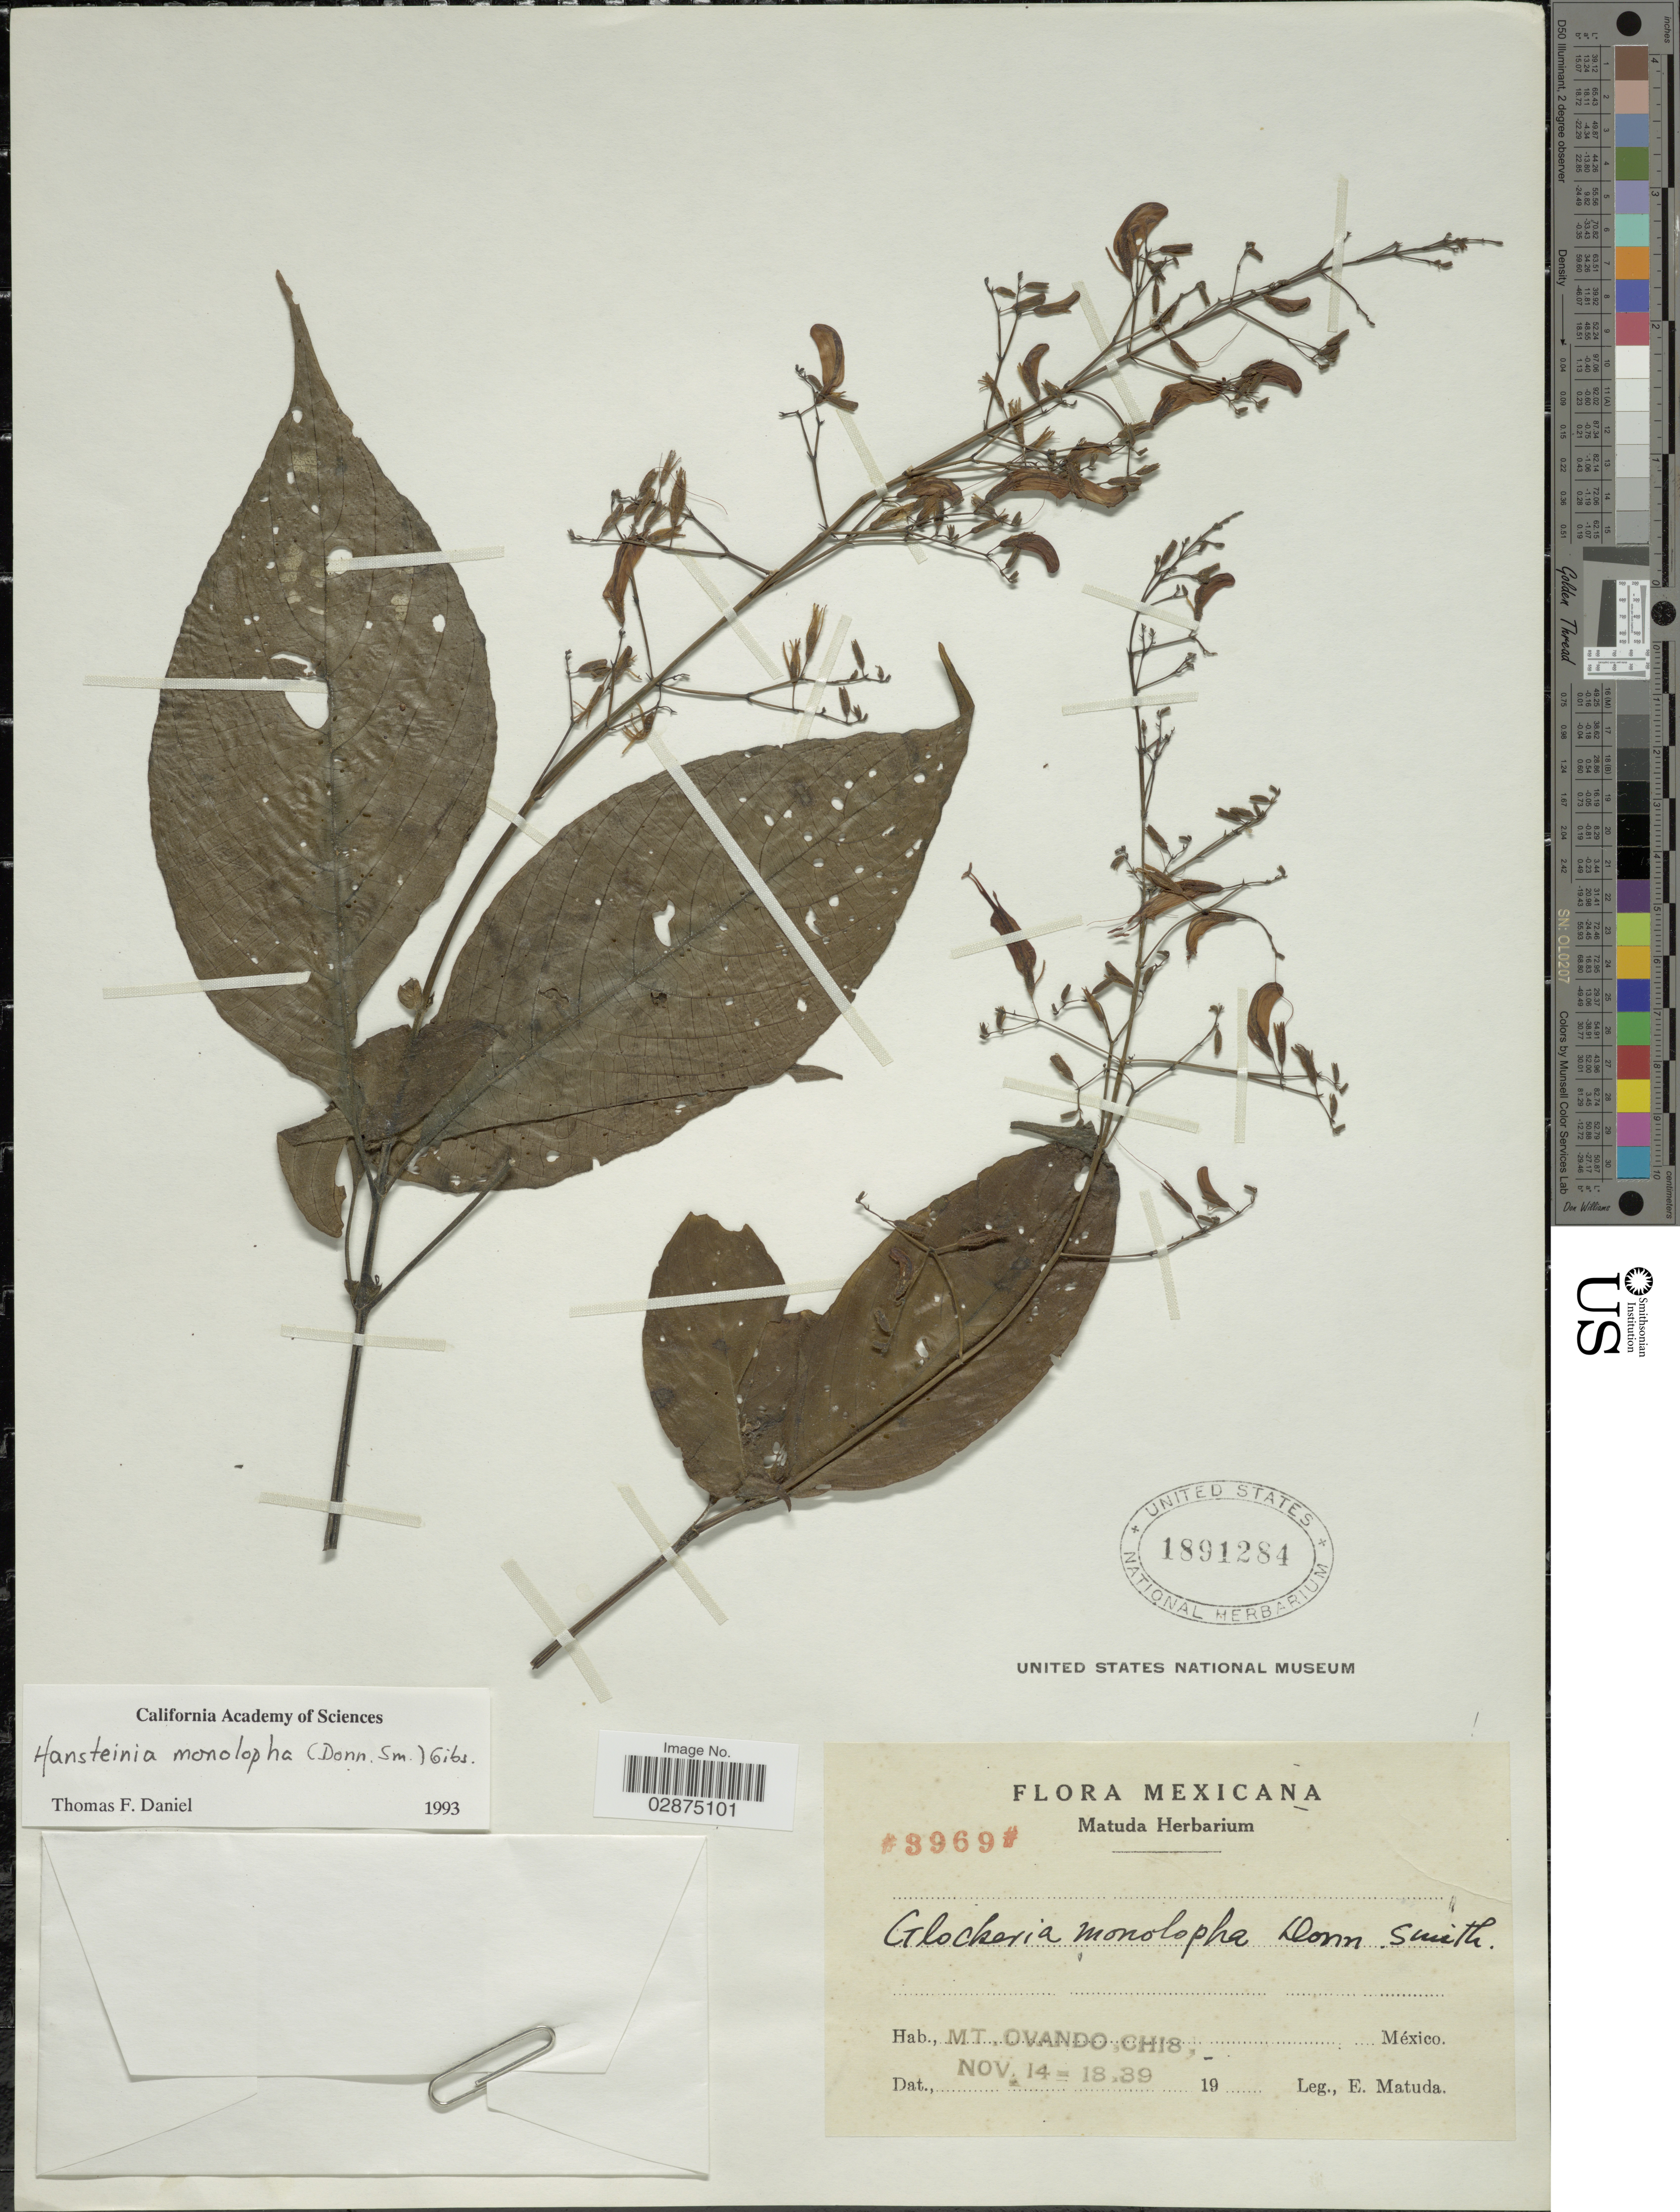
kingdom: Plantae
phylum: Tracheophyta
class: Magnoliopsida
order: Lamiales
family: Acanthaceae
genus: Stenostephanus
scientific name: Stenostephanus monolophus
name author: (Donn. Sm.) T.F. Daniel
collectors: E. Matuda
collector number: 3969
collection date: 1939-11-14/1939-11-18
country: Mexico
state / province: Chiapas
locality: Mt. Ovando. Chis.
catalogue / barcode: US 1891284